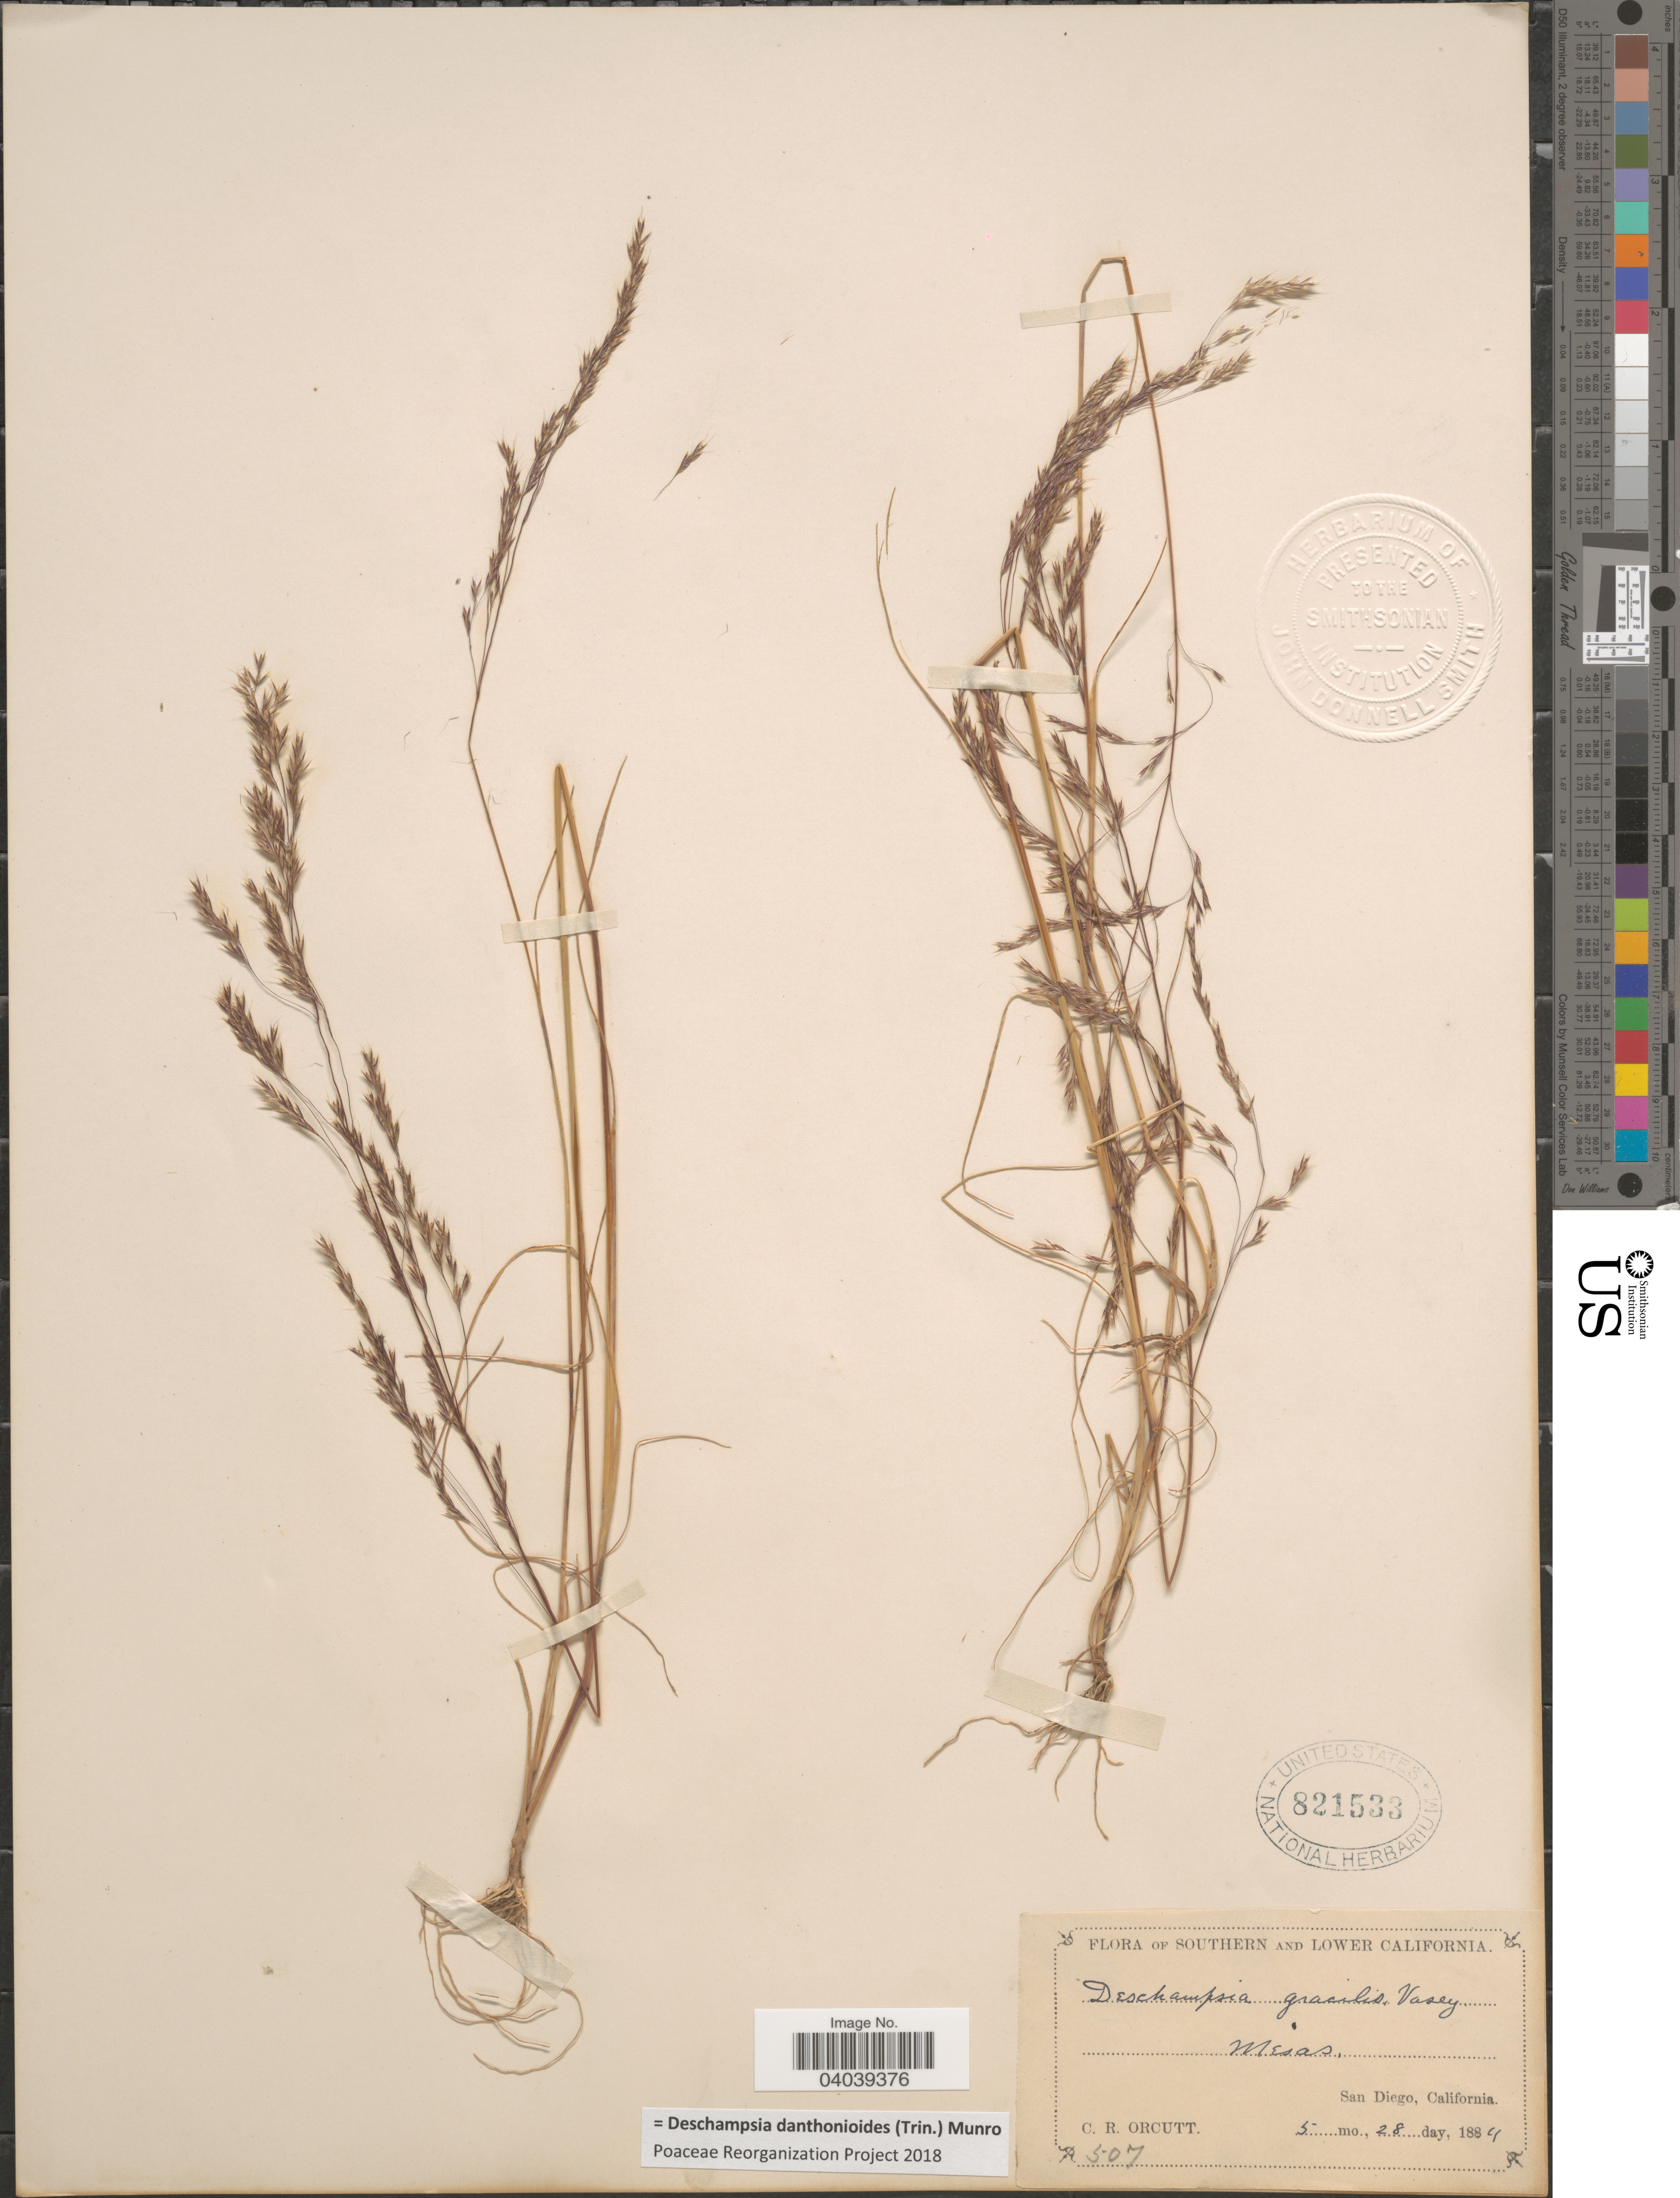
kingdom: Plantae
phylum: Tracheophyta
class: Liliopsida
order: Poales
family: Poaceae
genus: Deschampsia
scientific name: Deschampsia danthonioides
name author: (Trin.) Munro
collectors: C. R. Orcutt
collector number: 507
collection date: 1884-05-28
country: United States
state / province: California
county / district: San Diego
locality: San Diego.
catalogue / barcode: US 821533